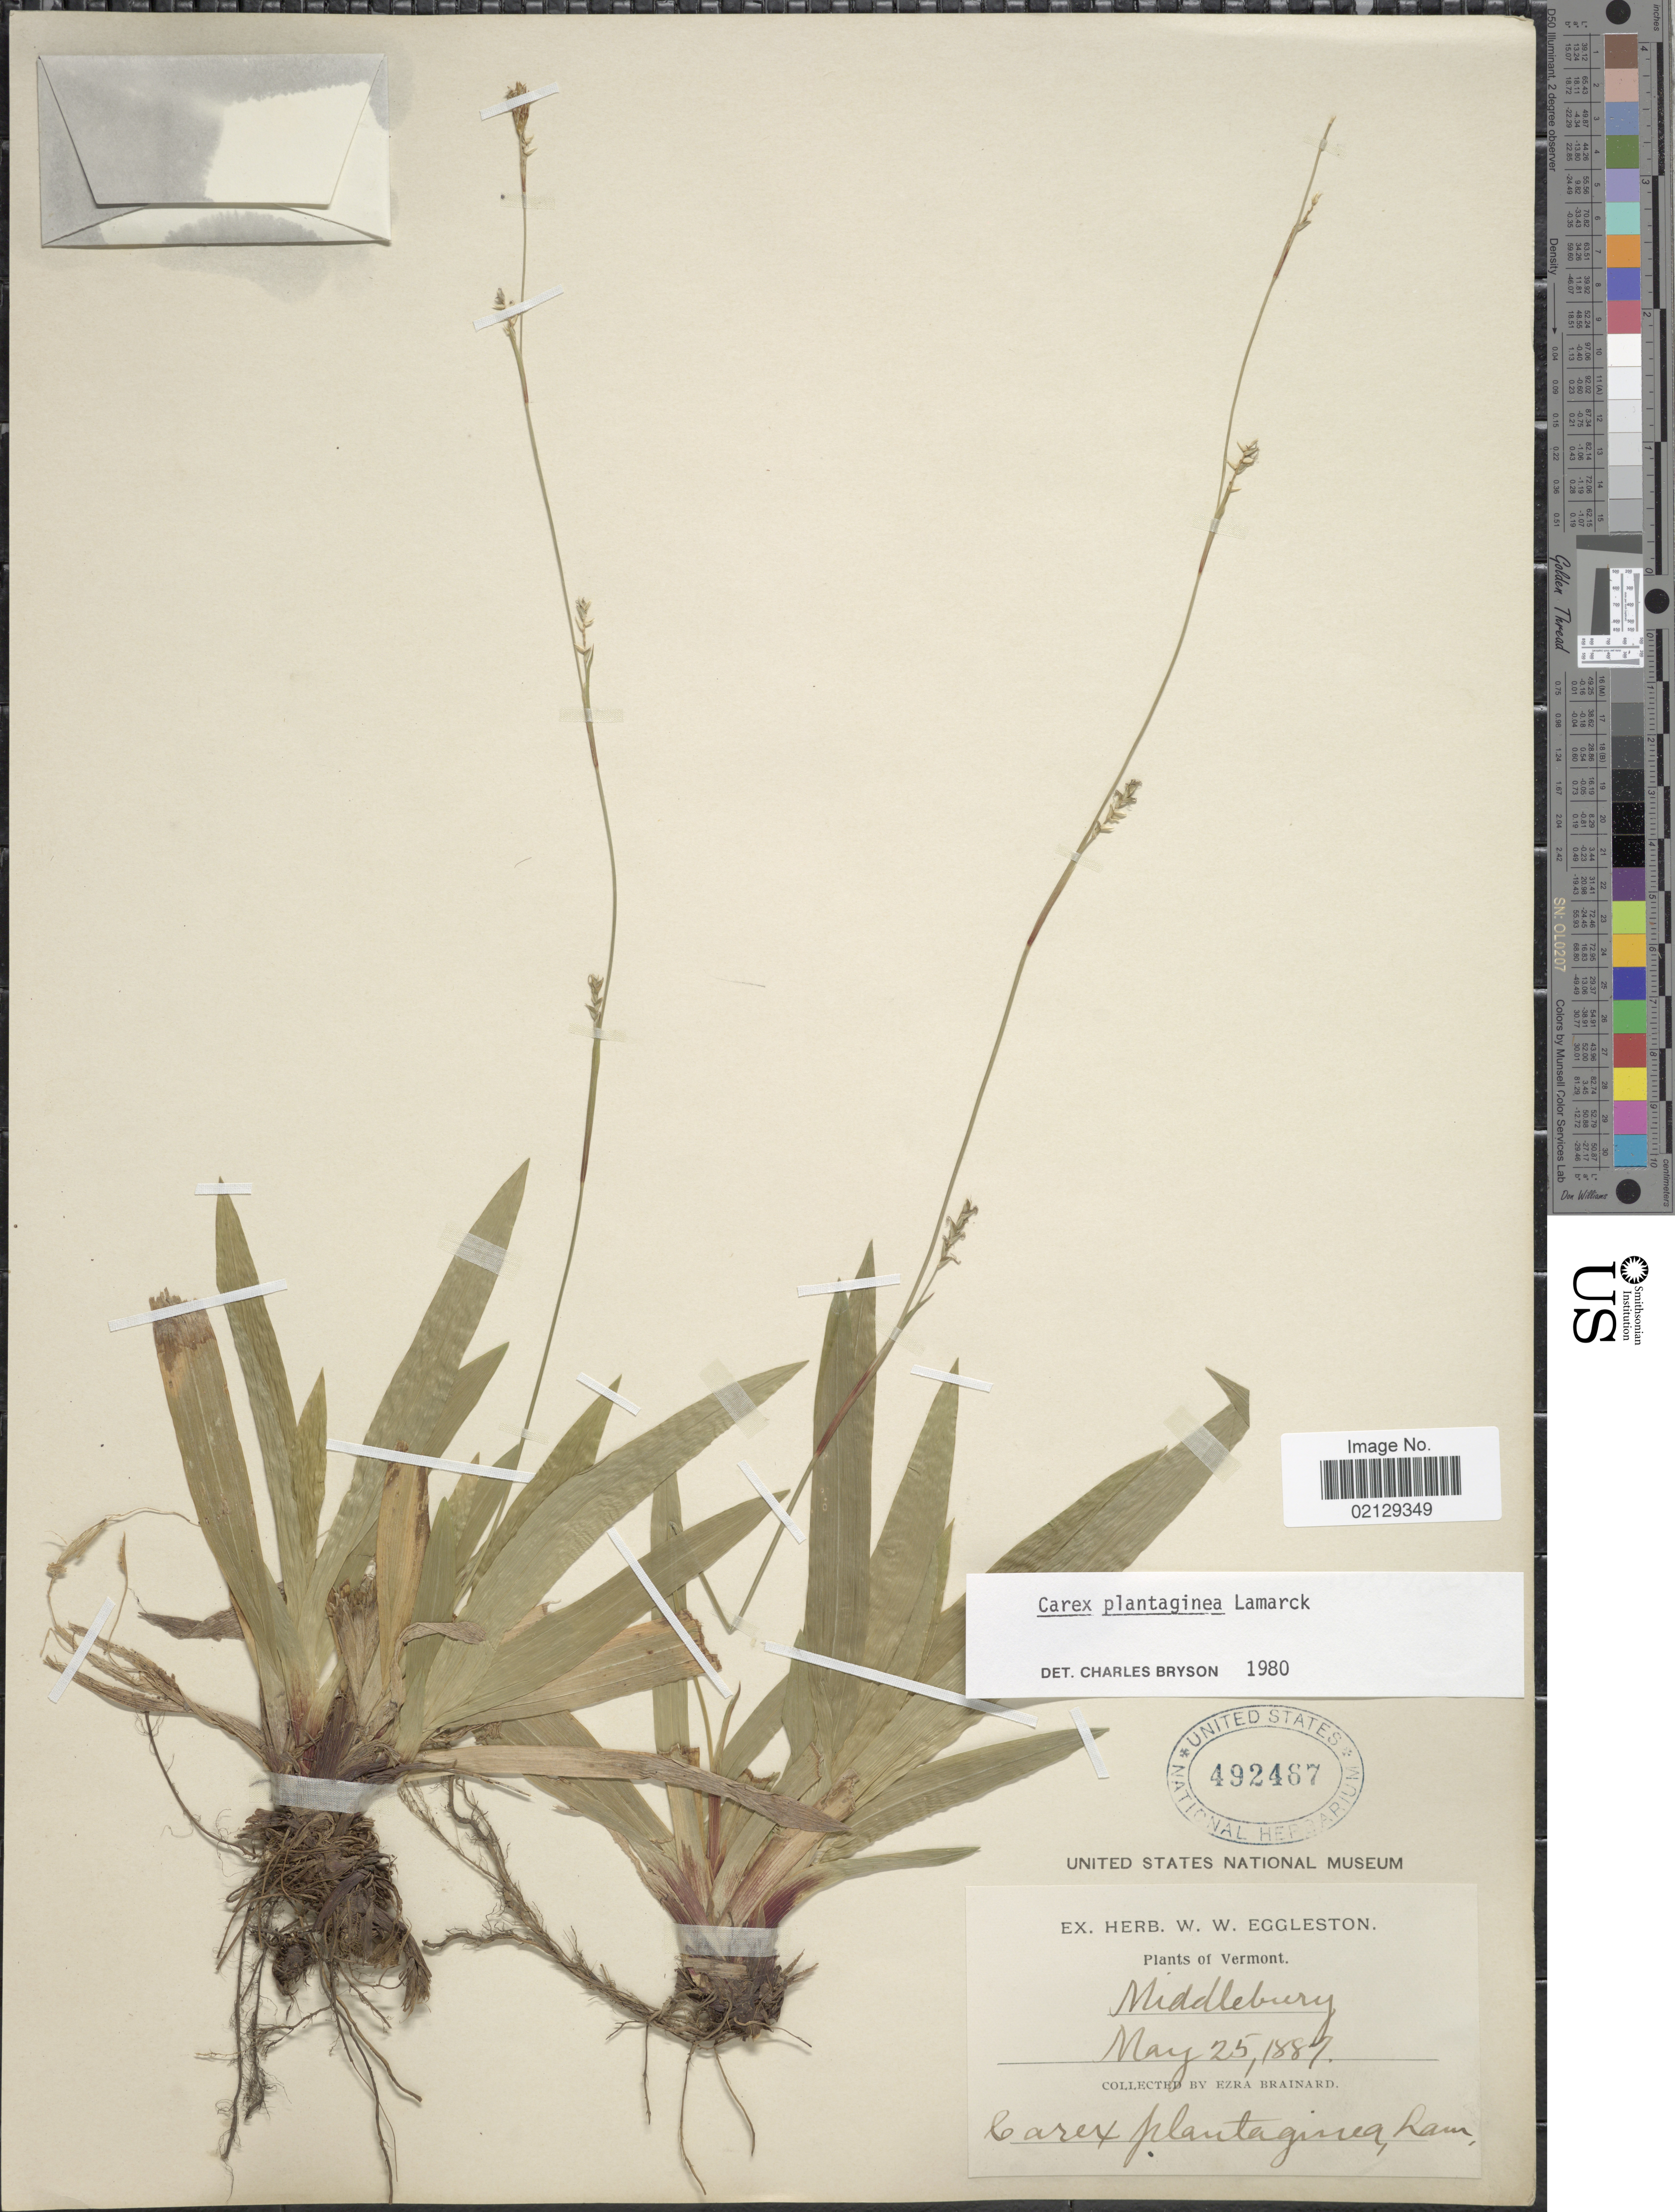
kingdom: Plantae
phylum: Tracheophyta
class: Liliopsida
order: Poales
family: Cyperaceae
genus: Carex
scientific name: Carex plantaginea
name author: Lam.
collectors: E. Brainard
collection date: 1887-05-25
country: United States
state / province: Vermont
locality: Middlebury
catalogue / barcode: US 492467